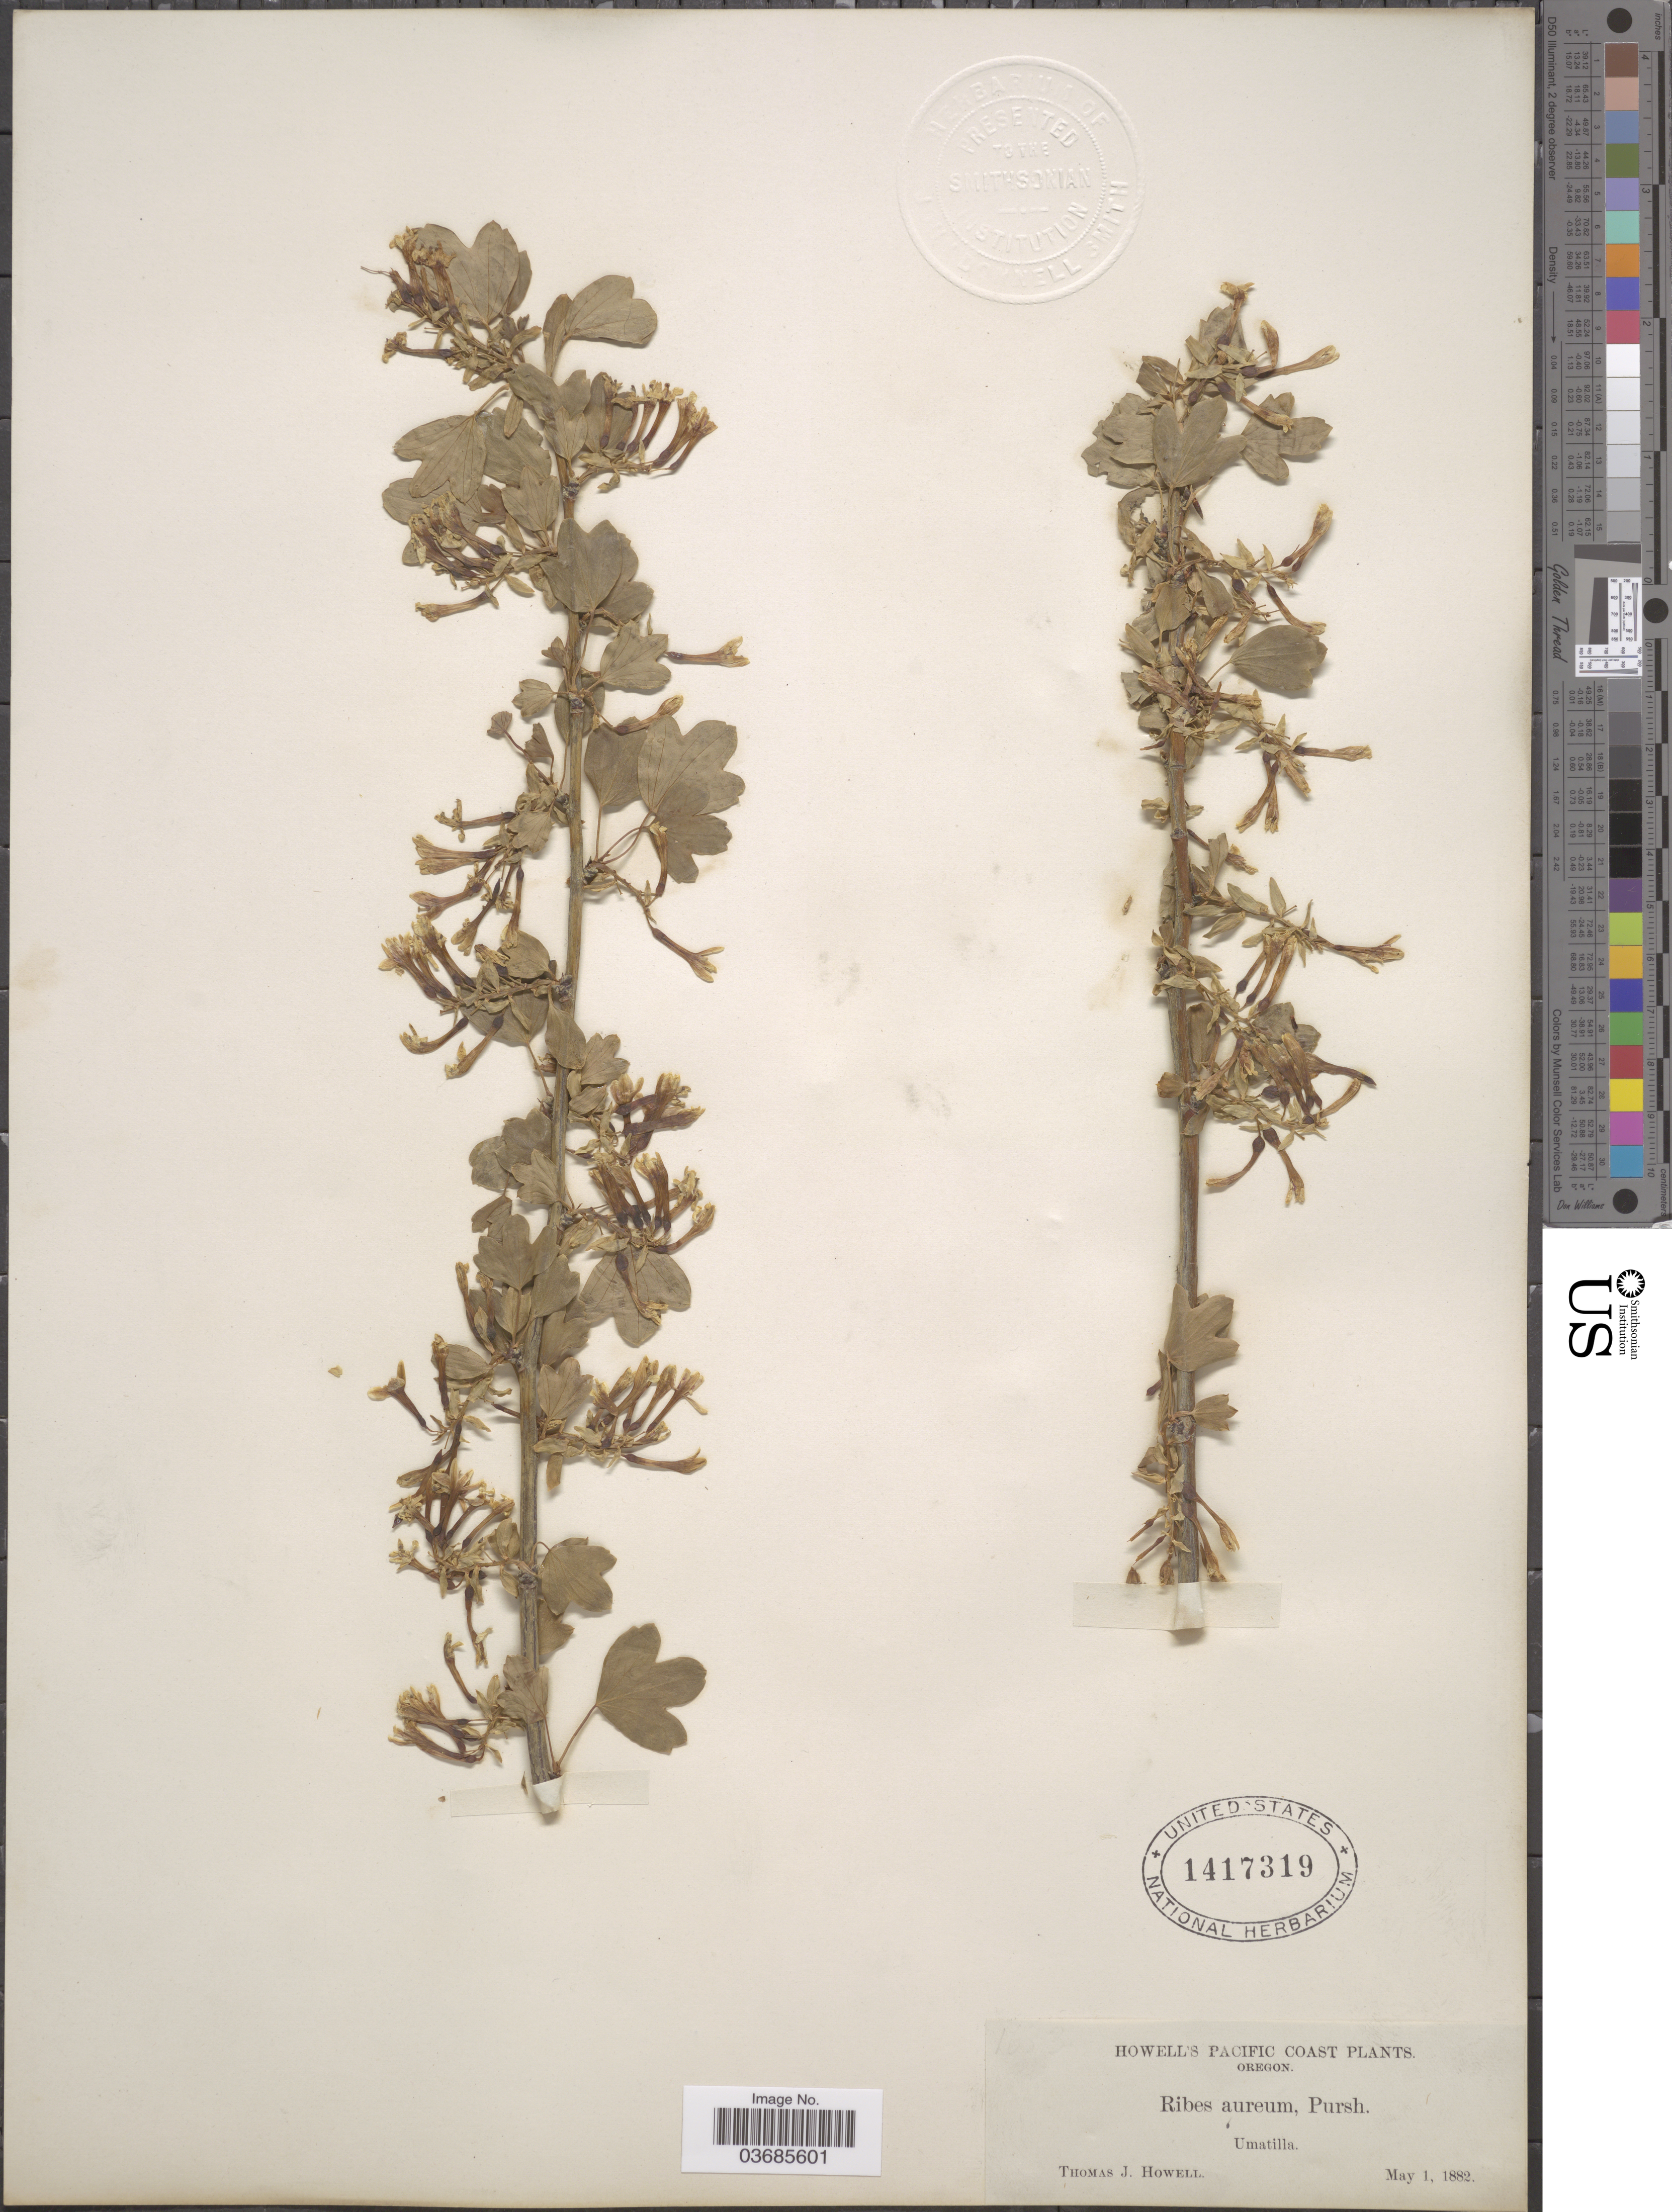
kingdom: Plantae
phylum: Tracheophyta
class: Magnoliopsida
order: Saxifragales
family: Grossulariaceae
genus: Ribes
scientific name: Ribes aureum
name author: Pursh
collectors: T. J. Howell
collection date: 1882-05-01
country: United States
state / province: Oregon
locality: Pacific Coast. Umatilla.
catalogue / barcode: US 1417319